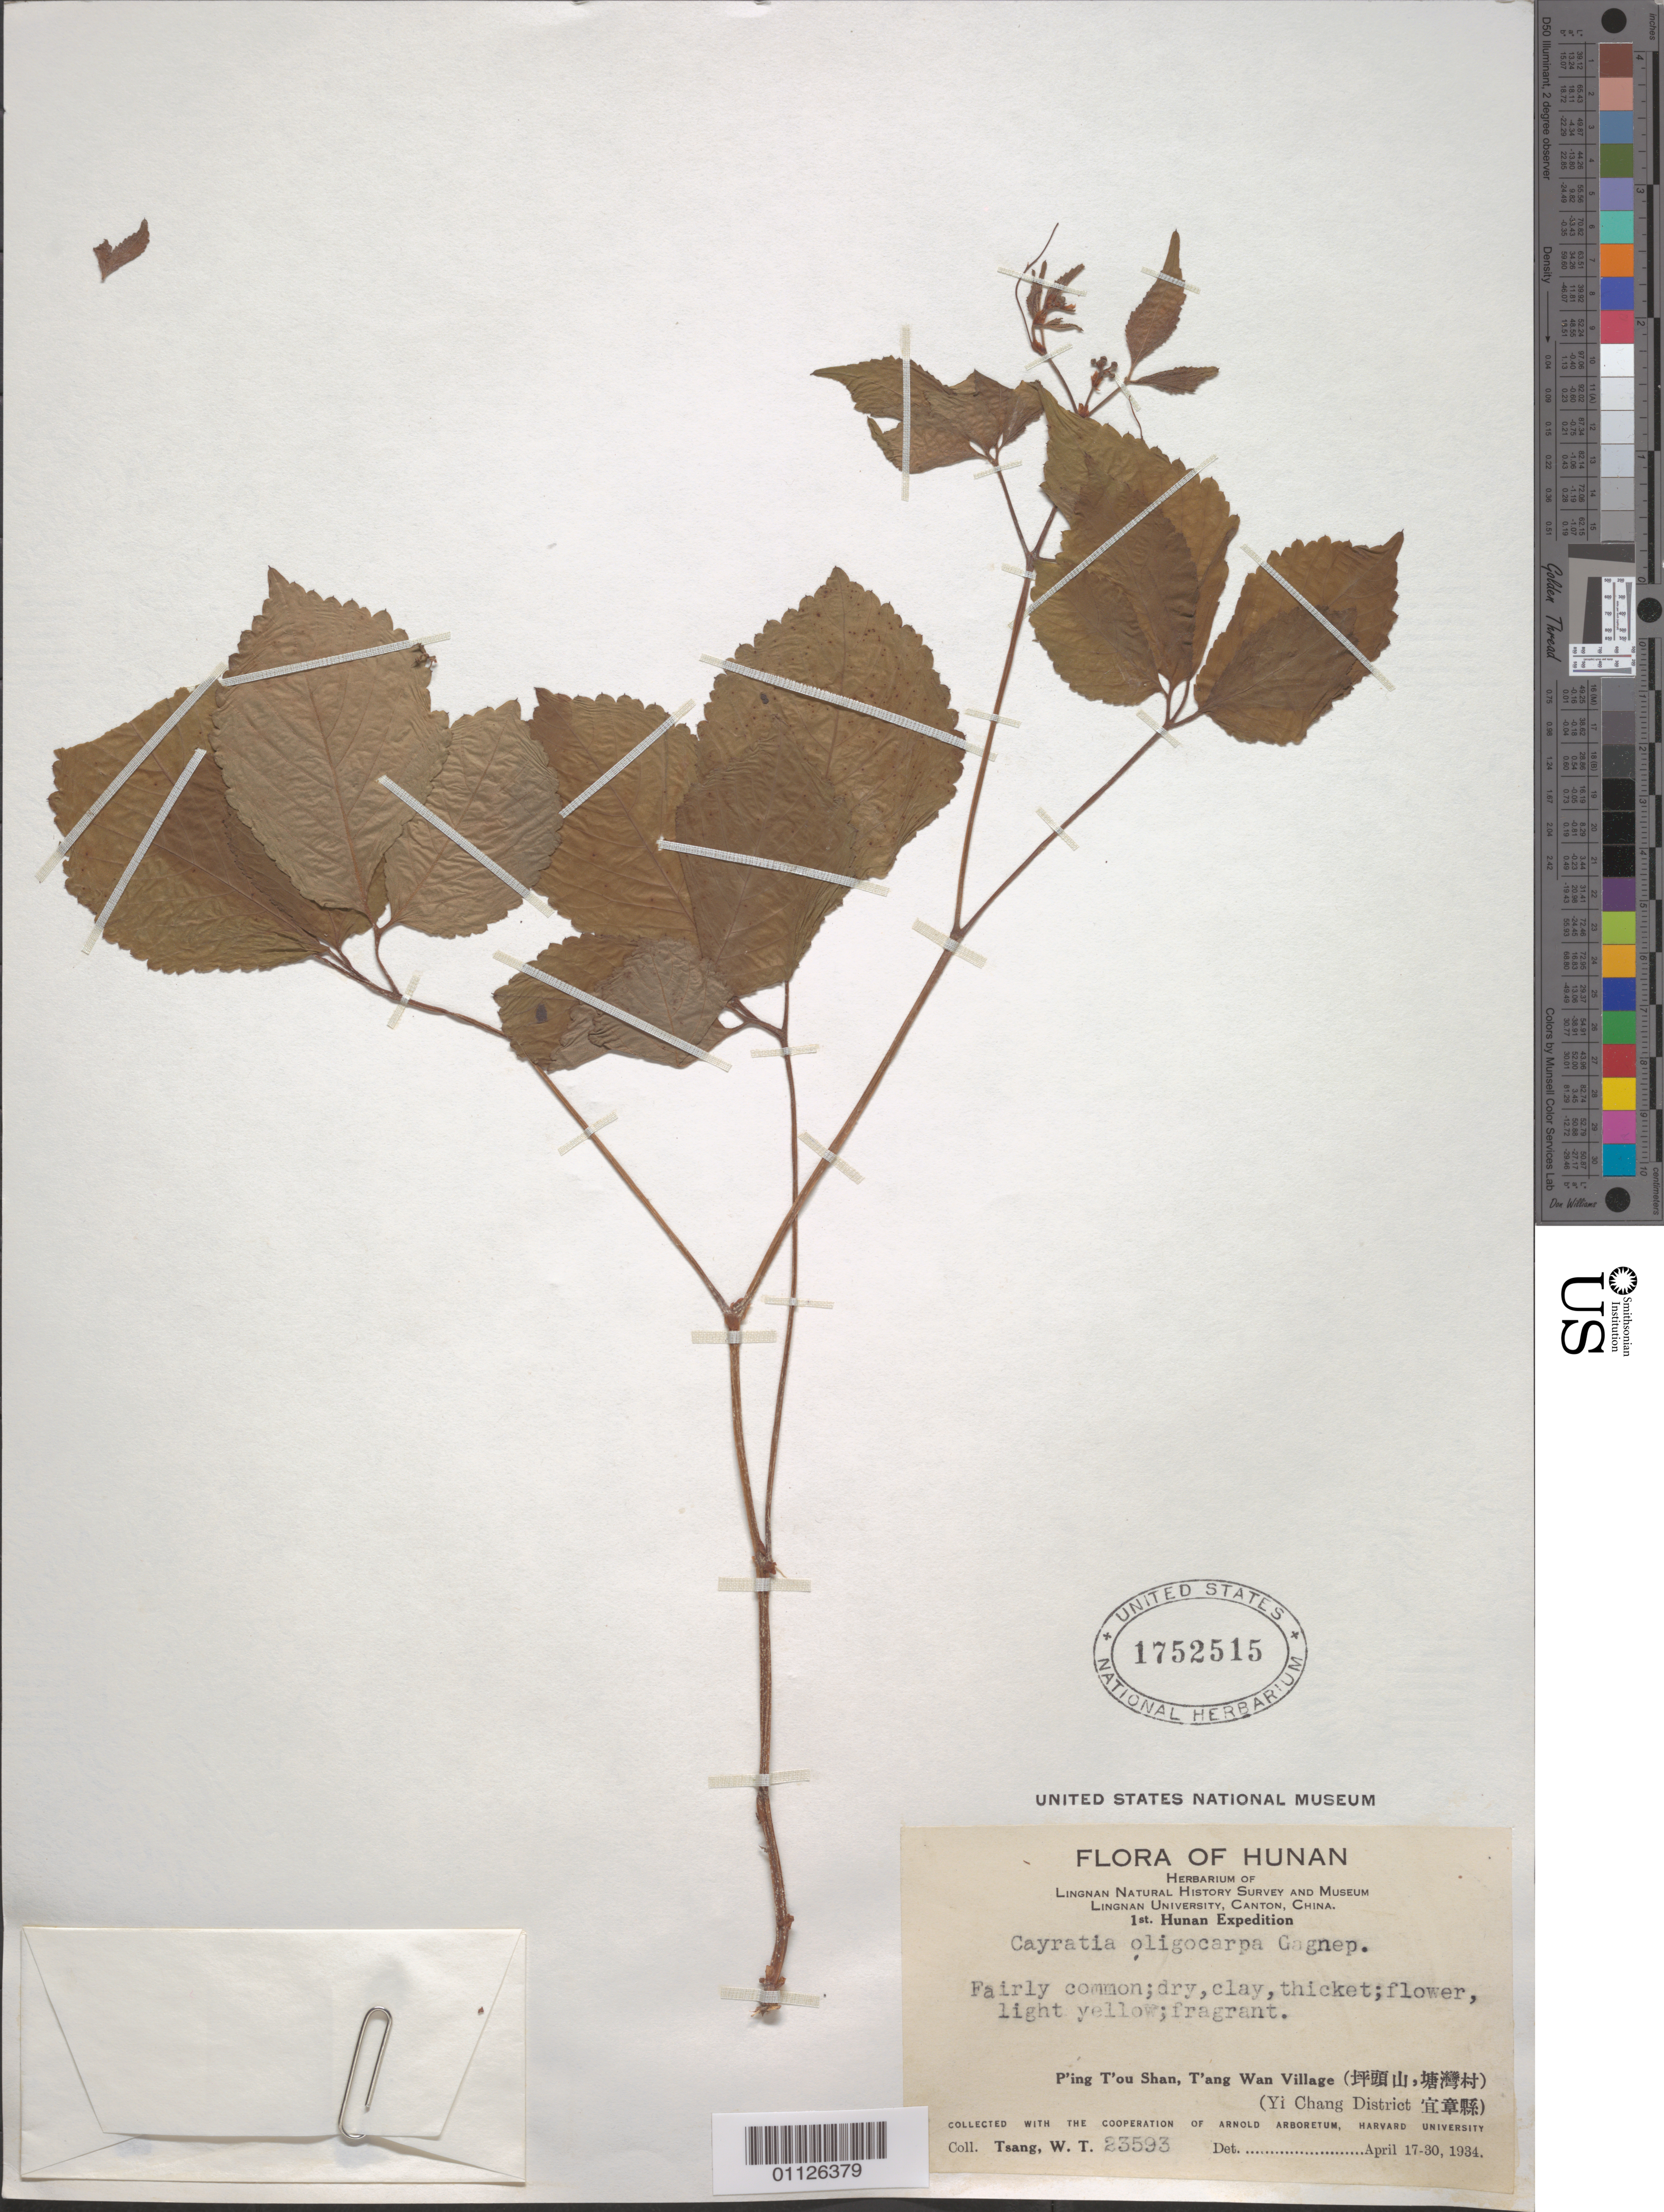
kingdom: Plantae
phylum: Tracheophyta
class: Magnoliopsida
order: Vitales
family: Vitaceae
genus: Pseudocayratia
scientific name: Pseudocayratia oliogocarpa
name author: (H. Lév. & Vaniot) J. Wen & L.M. Lu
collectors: W. T. Tsang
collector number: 23593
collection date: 1934-04-17/1934-04-30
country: China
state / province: Hunan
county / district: Yi Chang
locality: P'ing T'ou Shan, T'ang Wan Village.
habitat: Fairly common, clay, thicket.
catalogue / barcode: US 1752515